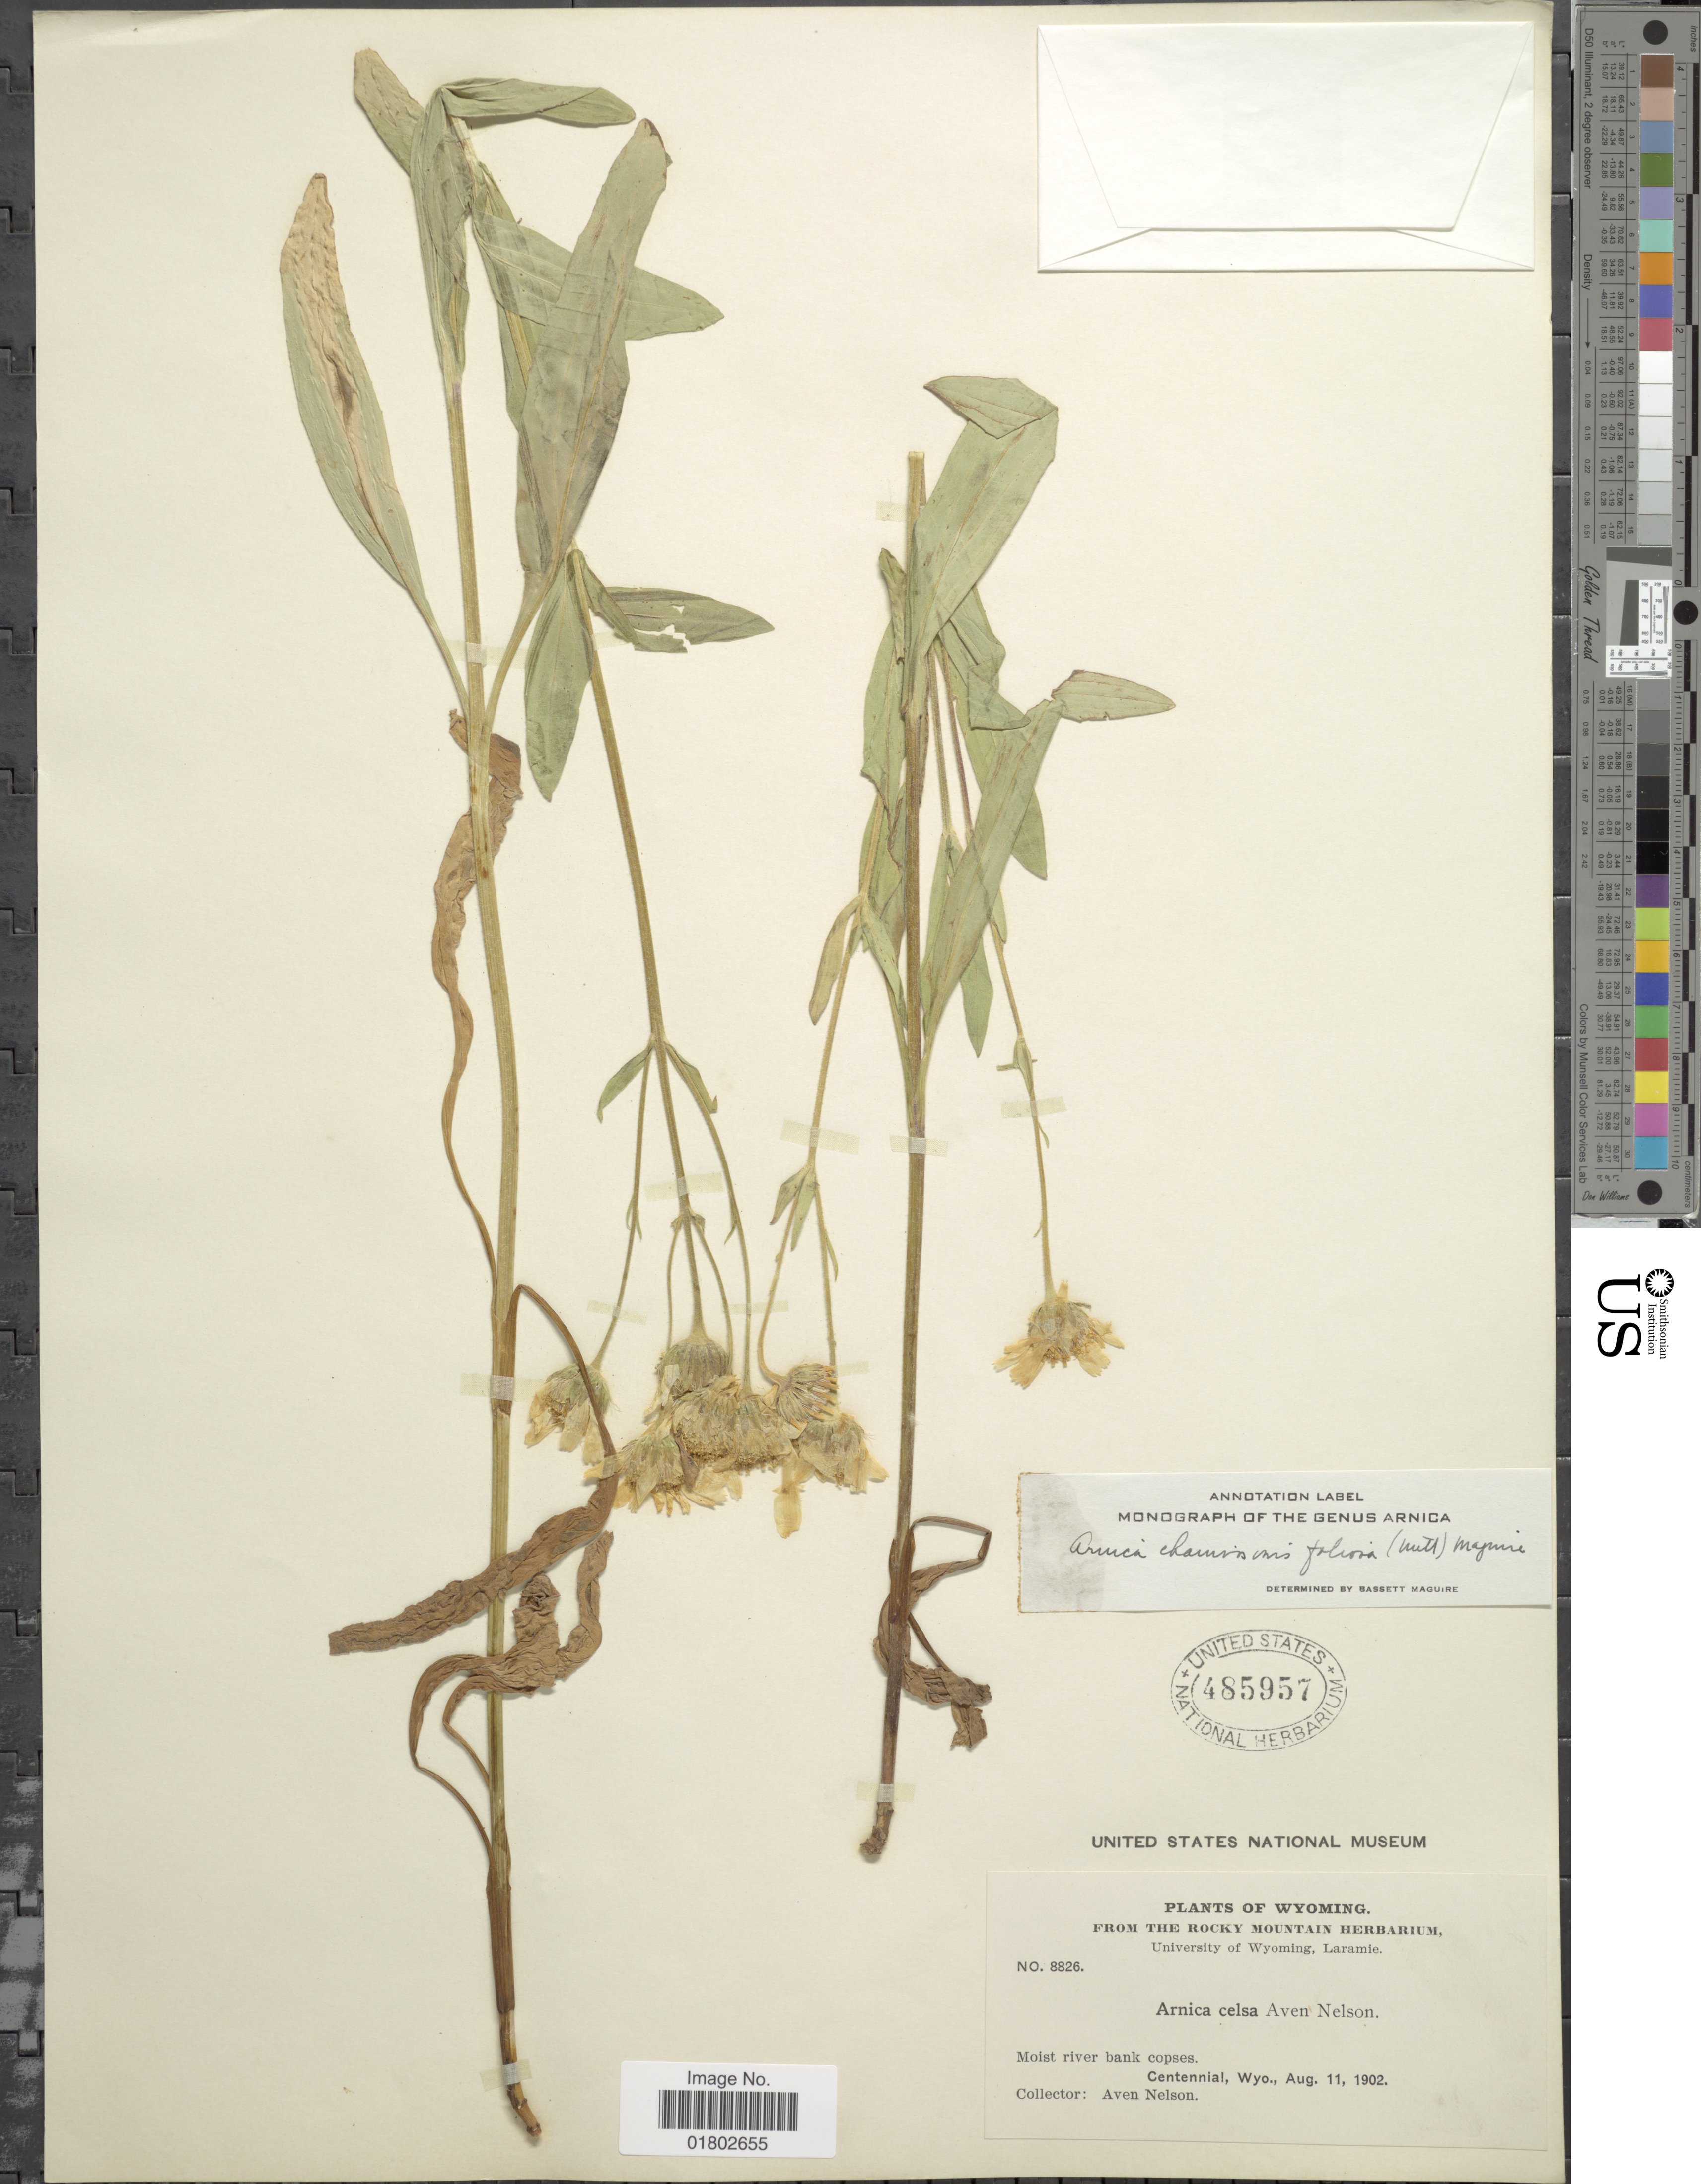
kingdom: Plantae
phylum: Tracheophyta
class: Magnoliopsida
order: Asterales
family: Asteraceae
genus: Arnica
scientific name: Arnica chamissonis subsp. foliosa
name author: (Nutt.) Maguire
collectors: A. Nelson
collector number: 8826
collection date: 1902-08-11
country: United States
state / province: Wyoming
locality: Centennial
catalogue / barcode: US 485957